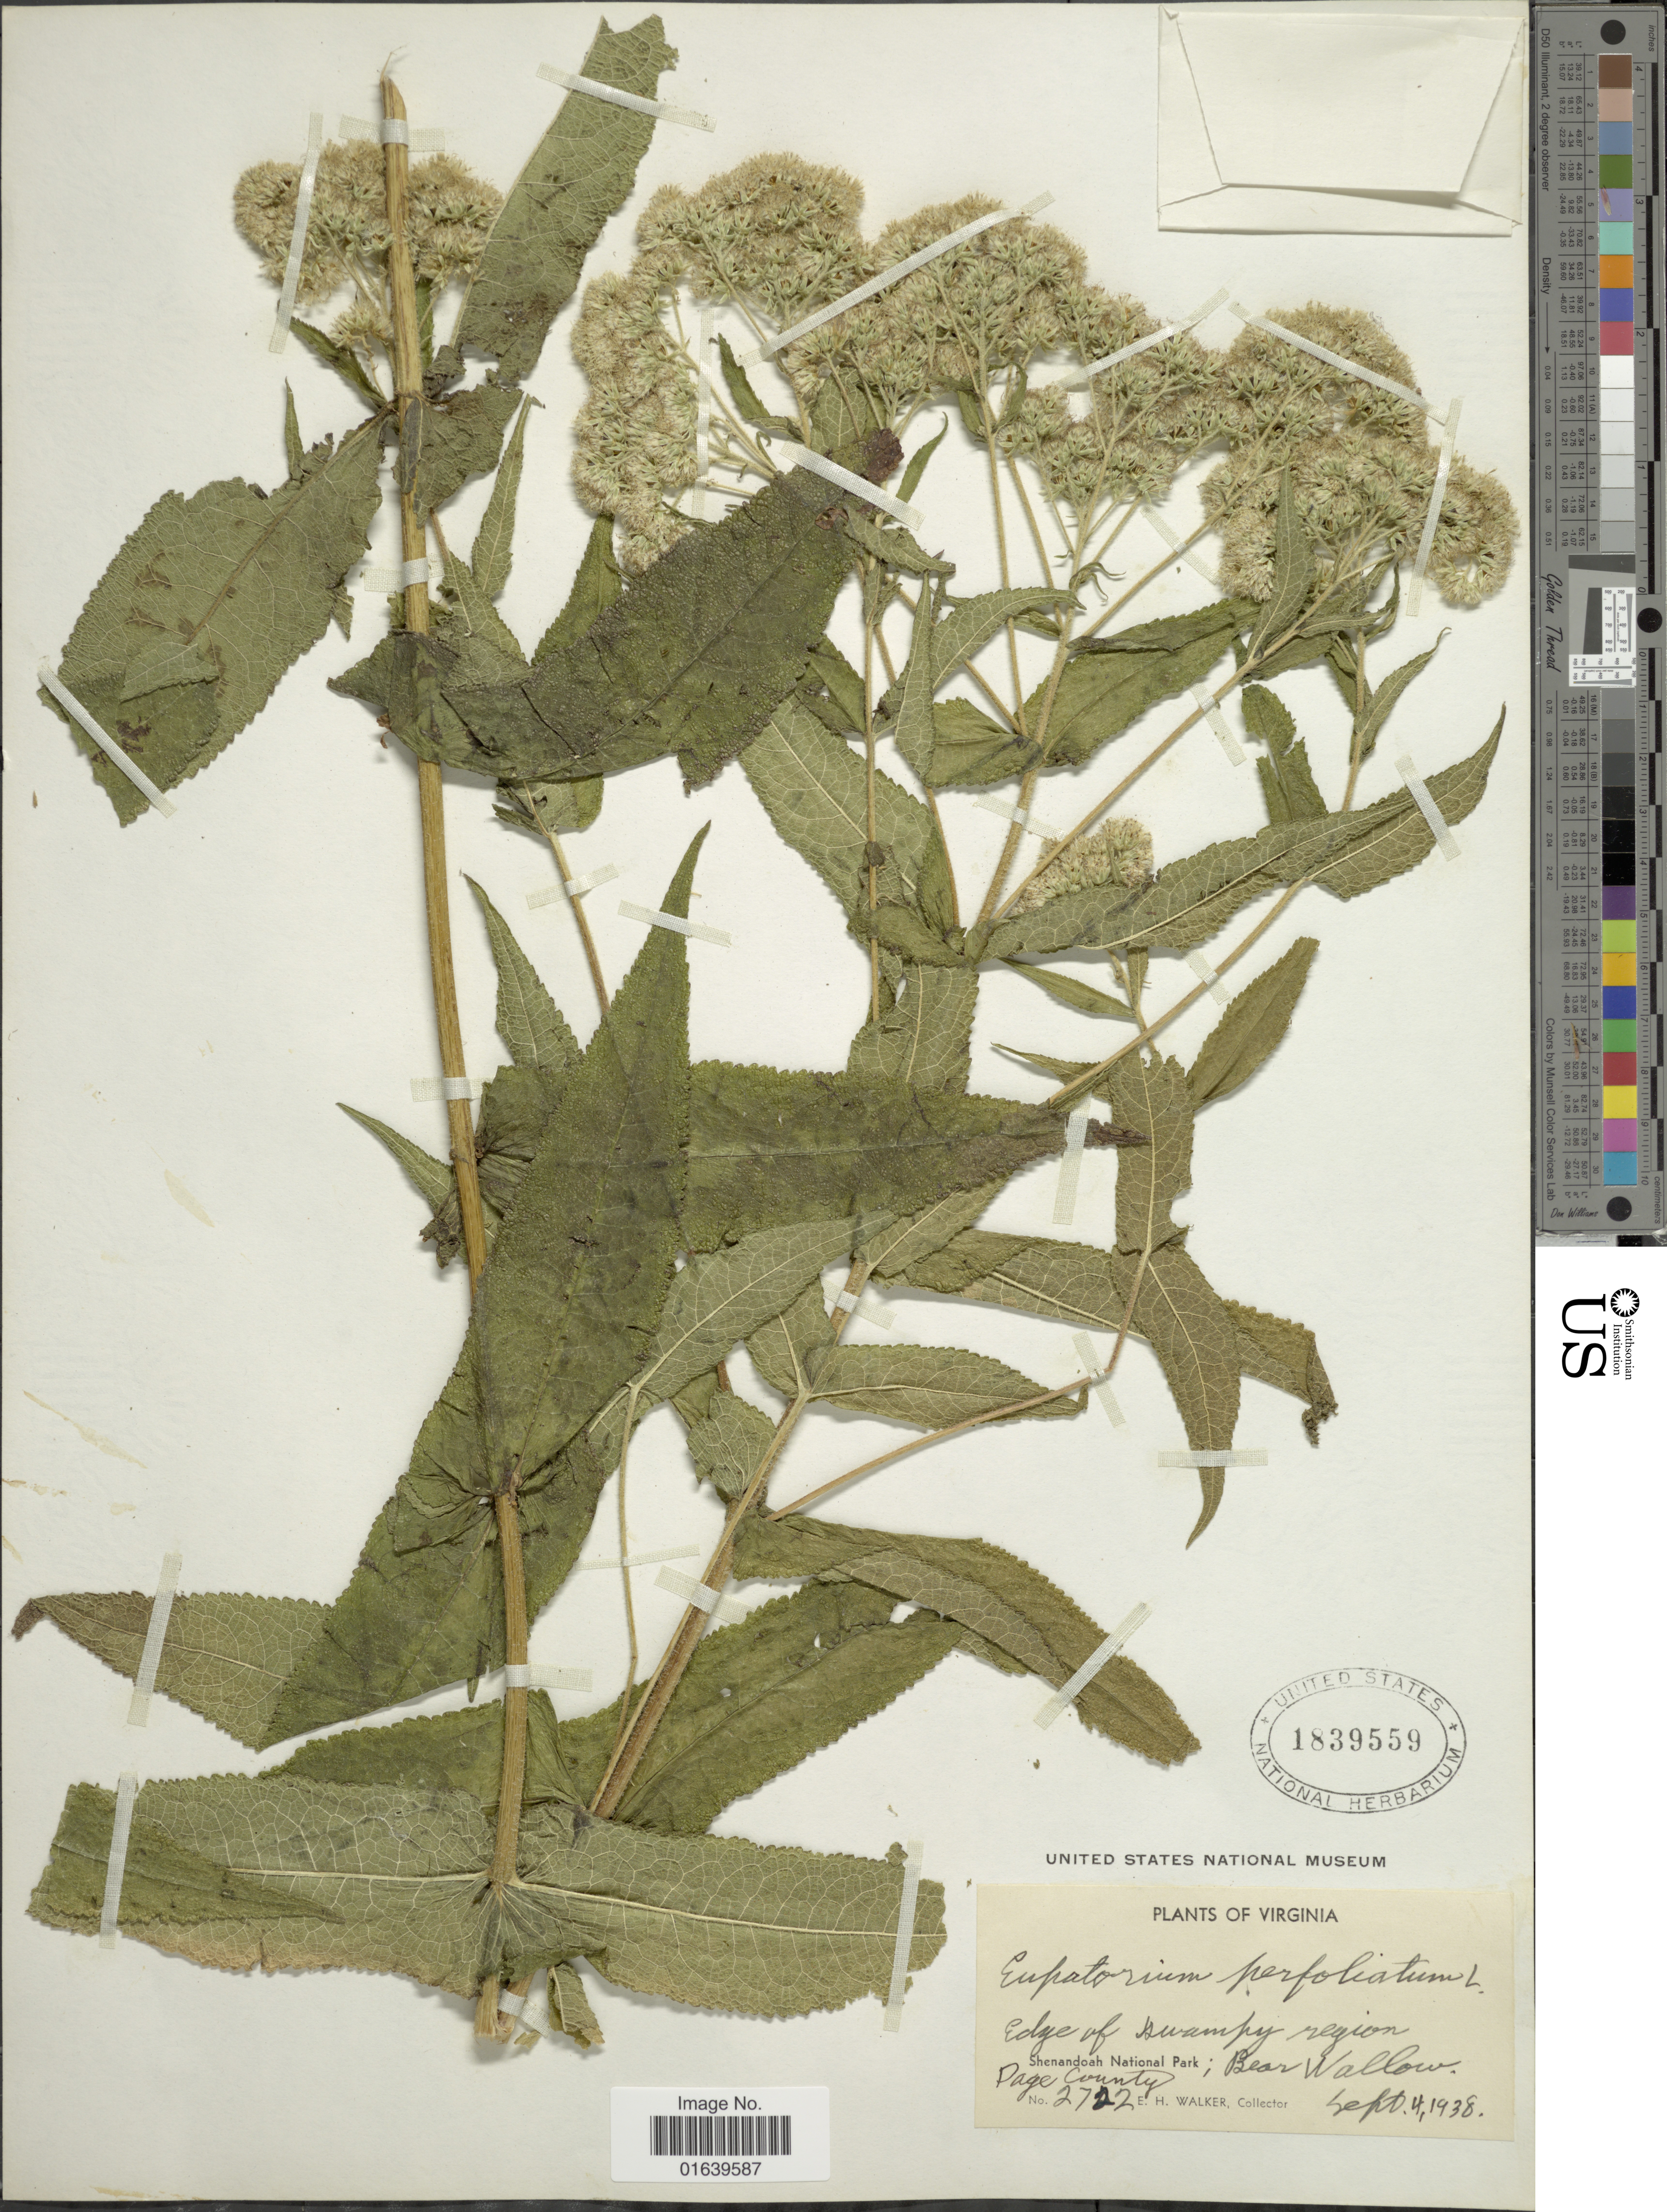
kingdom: Plantae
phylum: Tracheophyta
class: Magnoliopsida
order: Asterales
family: Asteraceae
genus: Eupatorium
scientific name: Eupatorium perfoliatum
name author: L.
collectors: E. H. Walker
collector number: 2722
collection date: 1938-09-04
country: United States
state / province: Virginia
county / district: Page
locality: Edge of swampy region, Shenandoah National Park, bear Wallow, Page County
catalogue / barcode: US 1839559